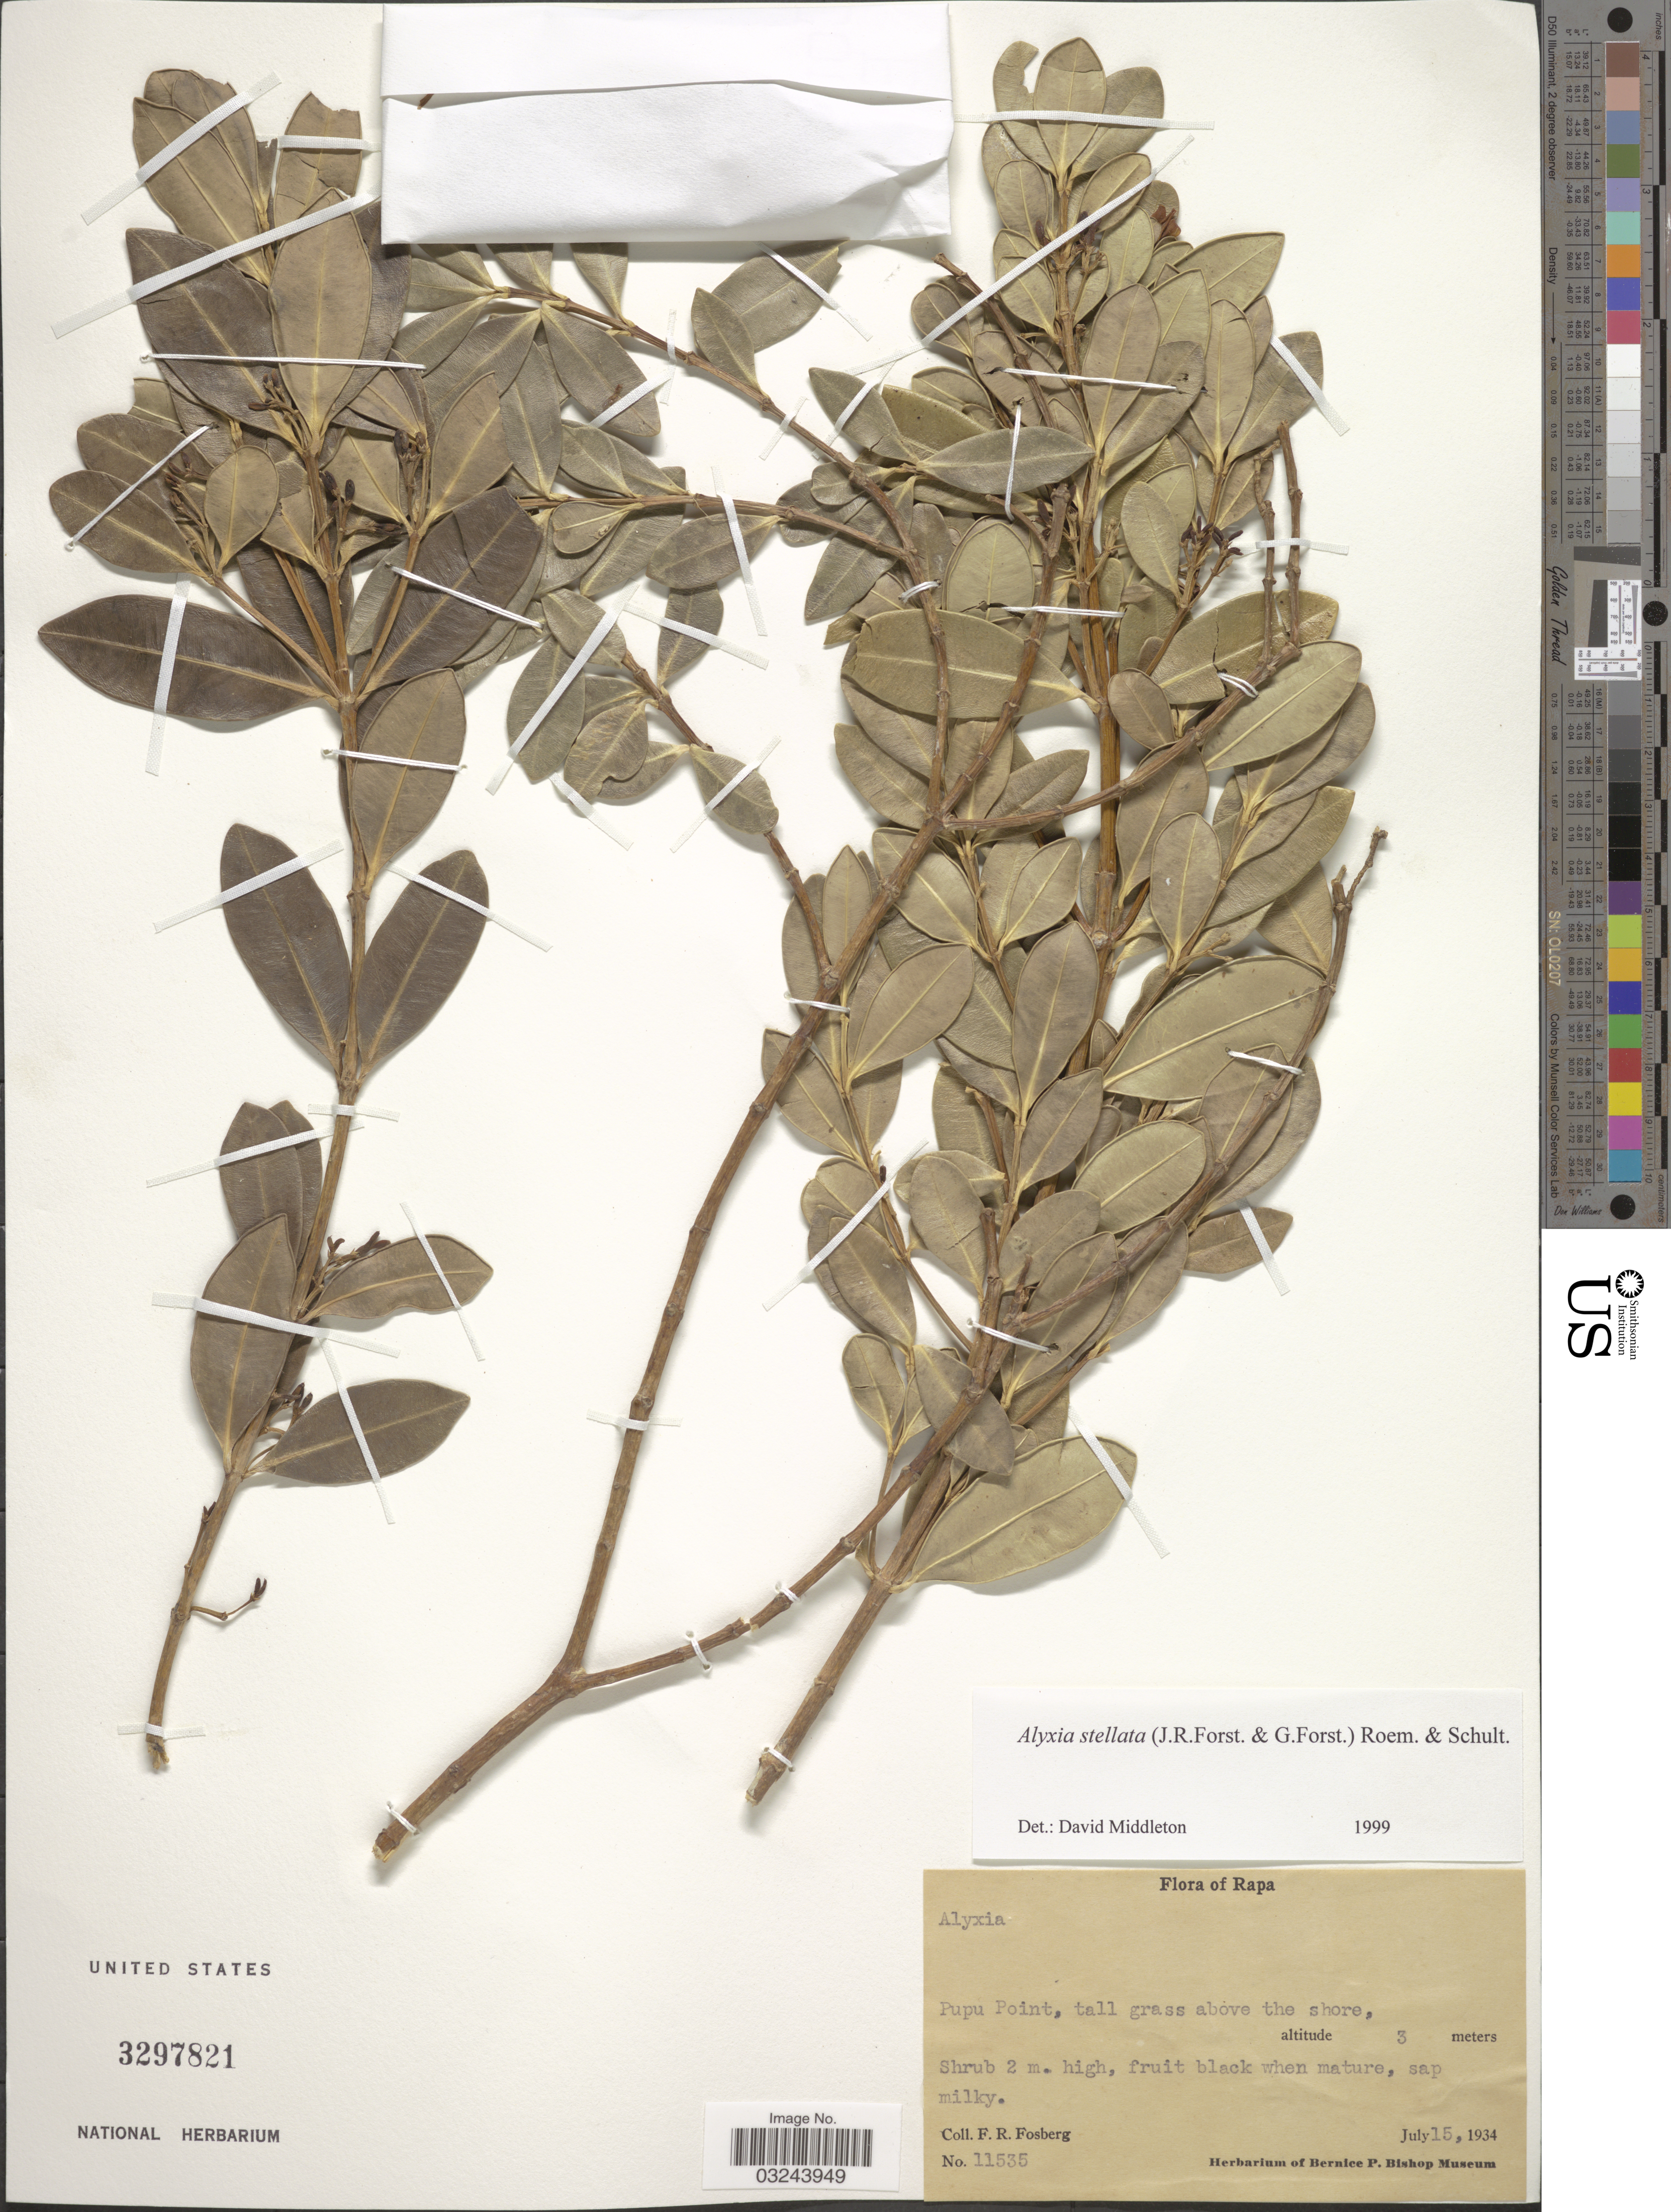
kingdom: Plantae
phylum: Tracheophyta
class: Magnoliopsida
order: Gentianales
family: Apocynaceae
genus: Alyxia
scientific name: Alyxia stellata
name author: (J.R. Forst. & G. Forst.) Roem. & Schult.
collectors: F. R. Fosberg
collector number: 11535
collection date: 1934-07-15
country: French Polynesia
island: Rapa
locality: Rapa. Pupu Point.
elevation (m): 3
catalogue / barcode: US 3297821